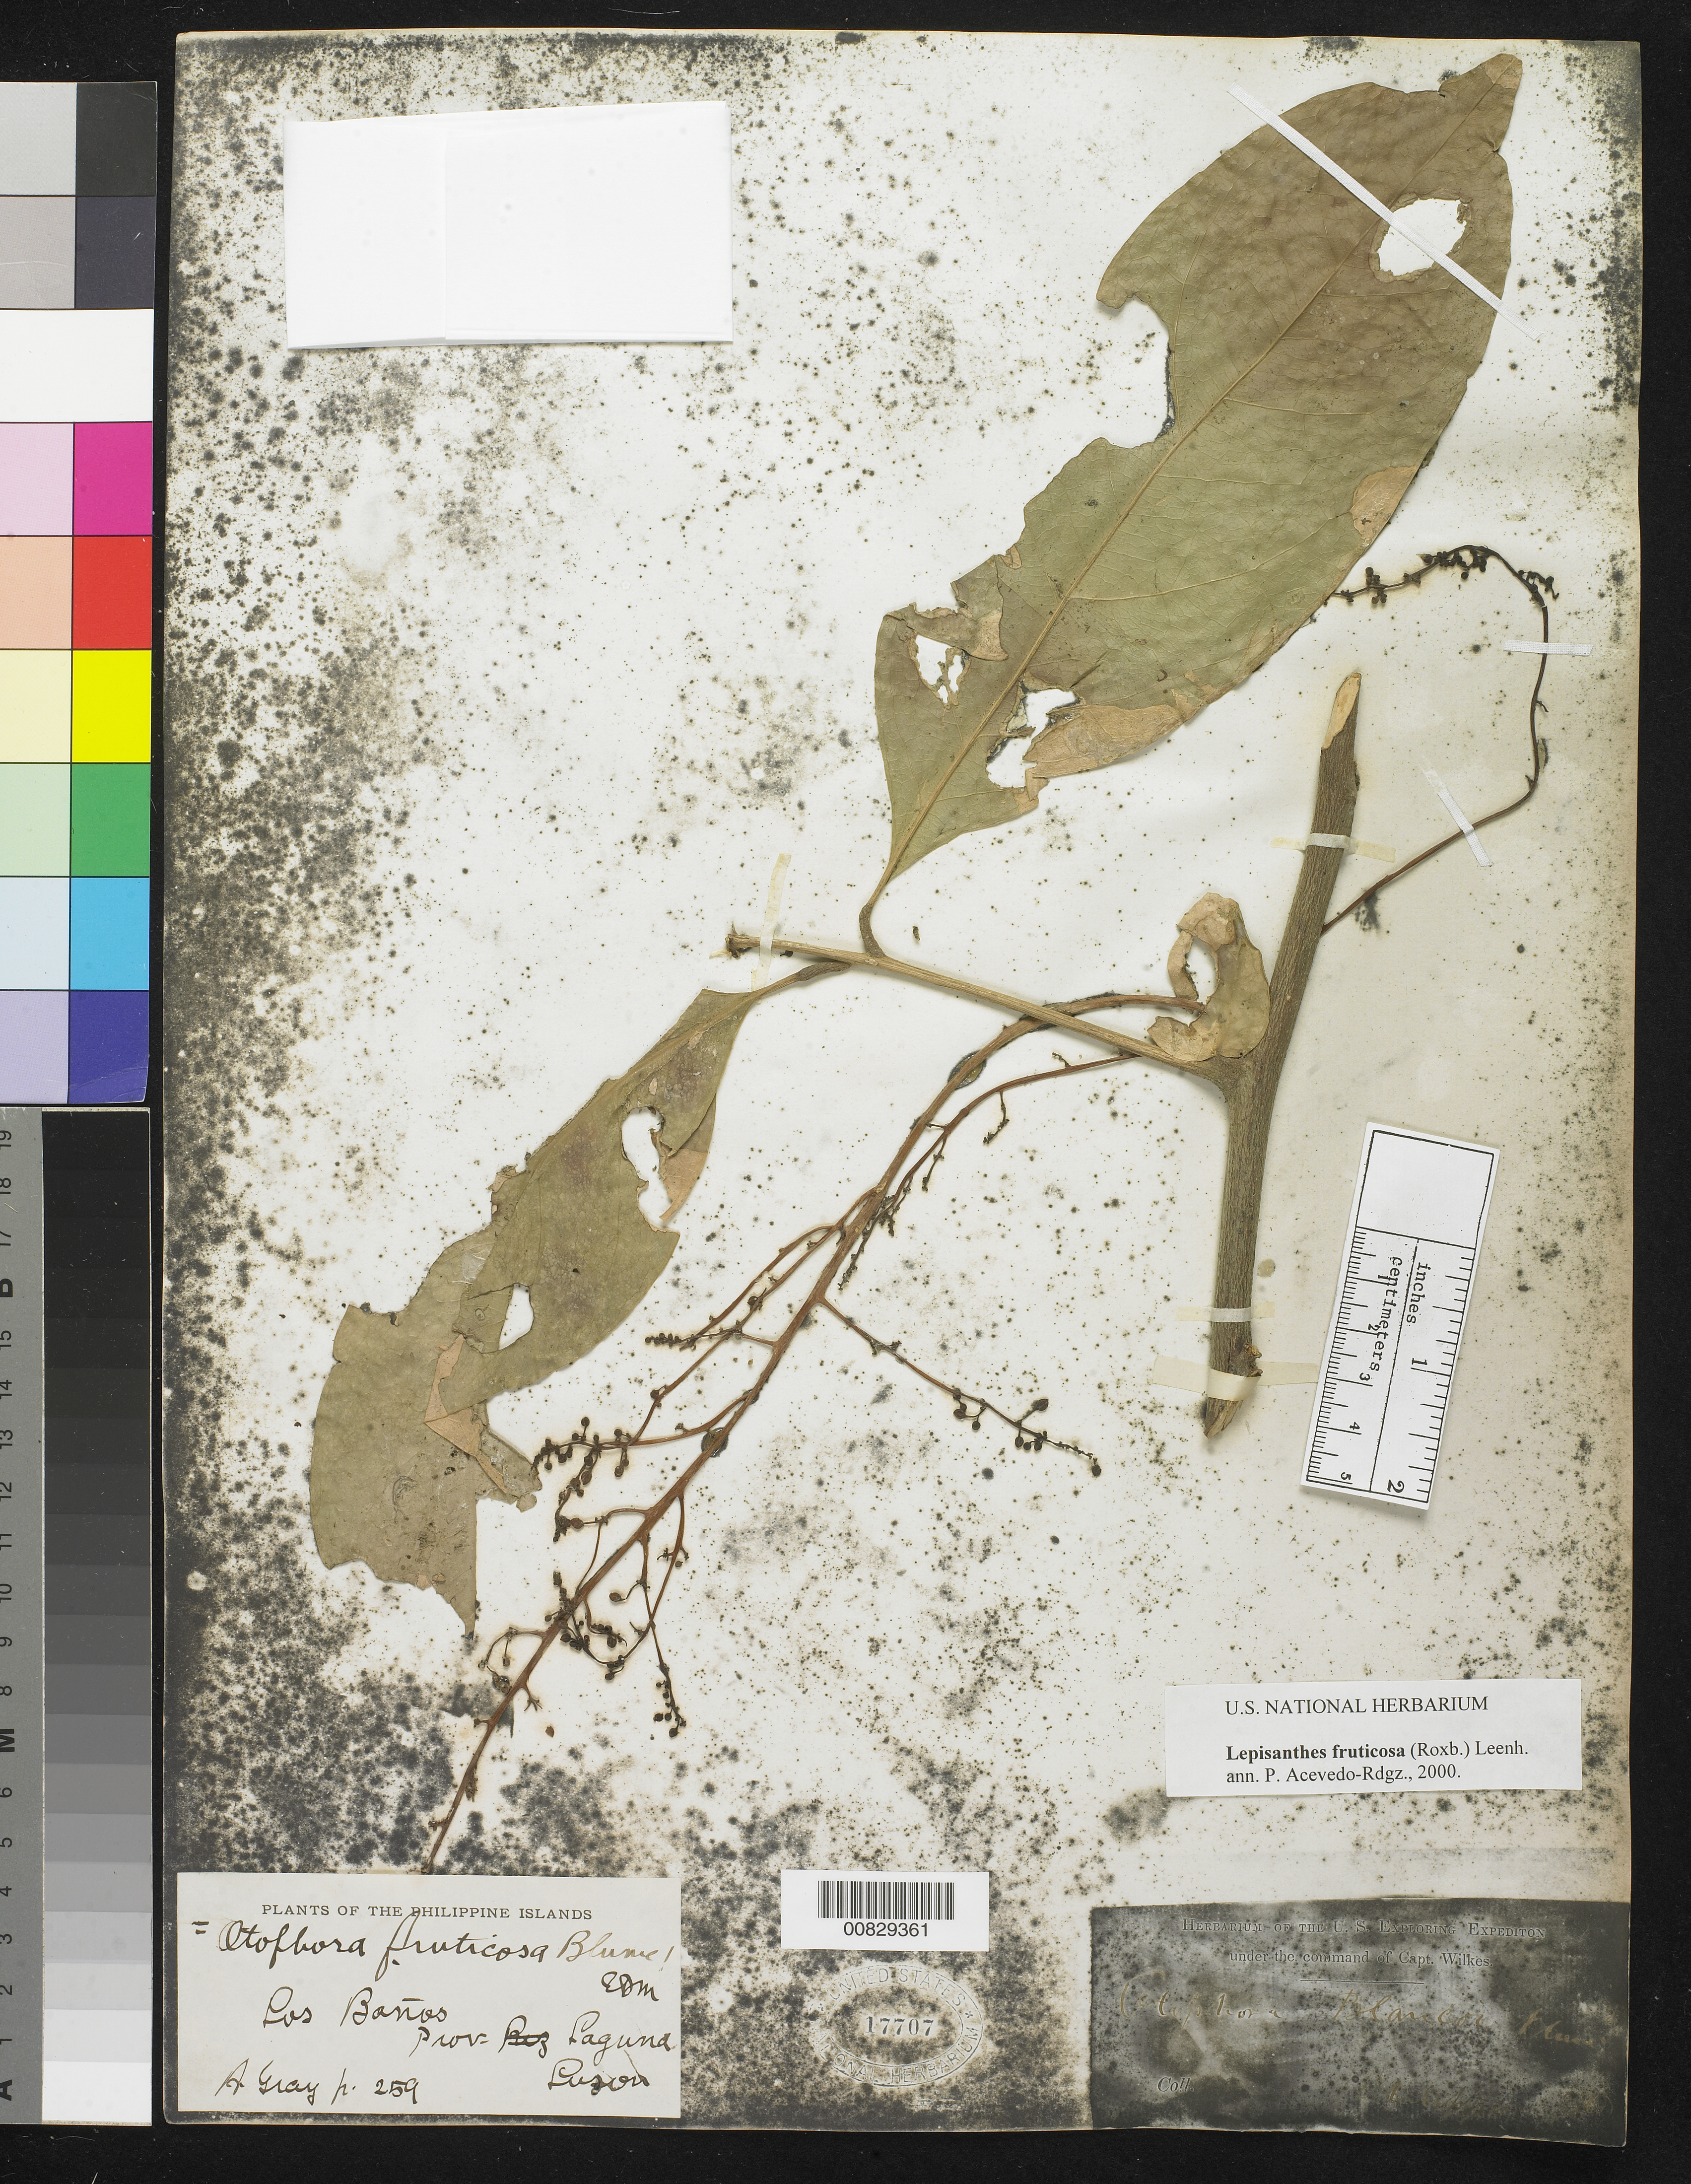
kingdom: Plantae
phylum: Tracheophyta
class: Magnoliopsida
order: Sapindales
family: Sapindaceae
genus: Lepisanthes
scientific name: Lepisanthes fruticosa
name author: (Roxb.) Leenh.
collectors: Wilkes Explor. Exped.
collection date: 1838/1842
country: Philippines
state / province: Calabarzon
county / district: Laguna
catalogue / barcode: US 17707